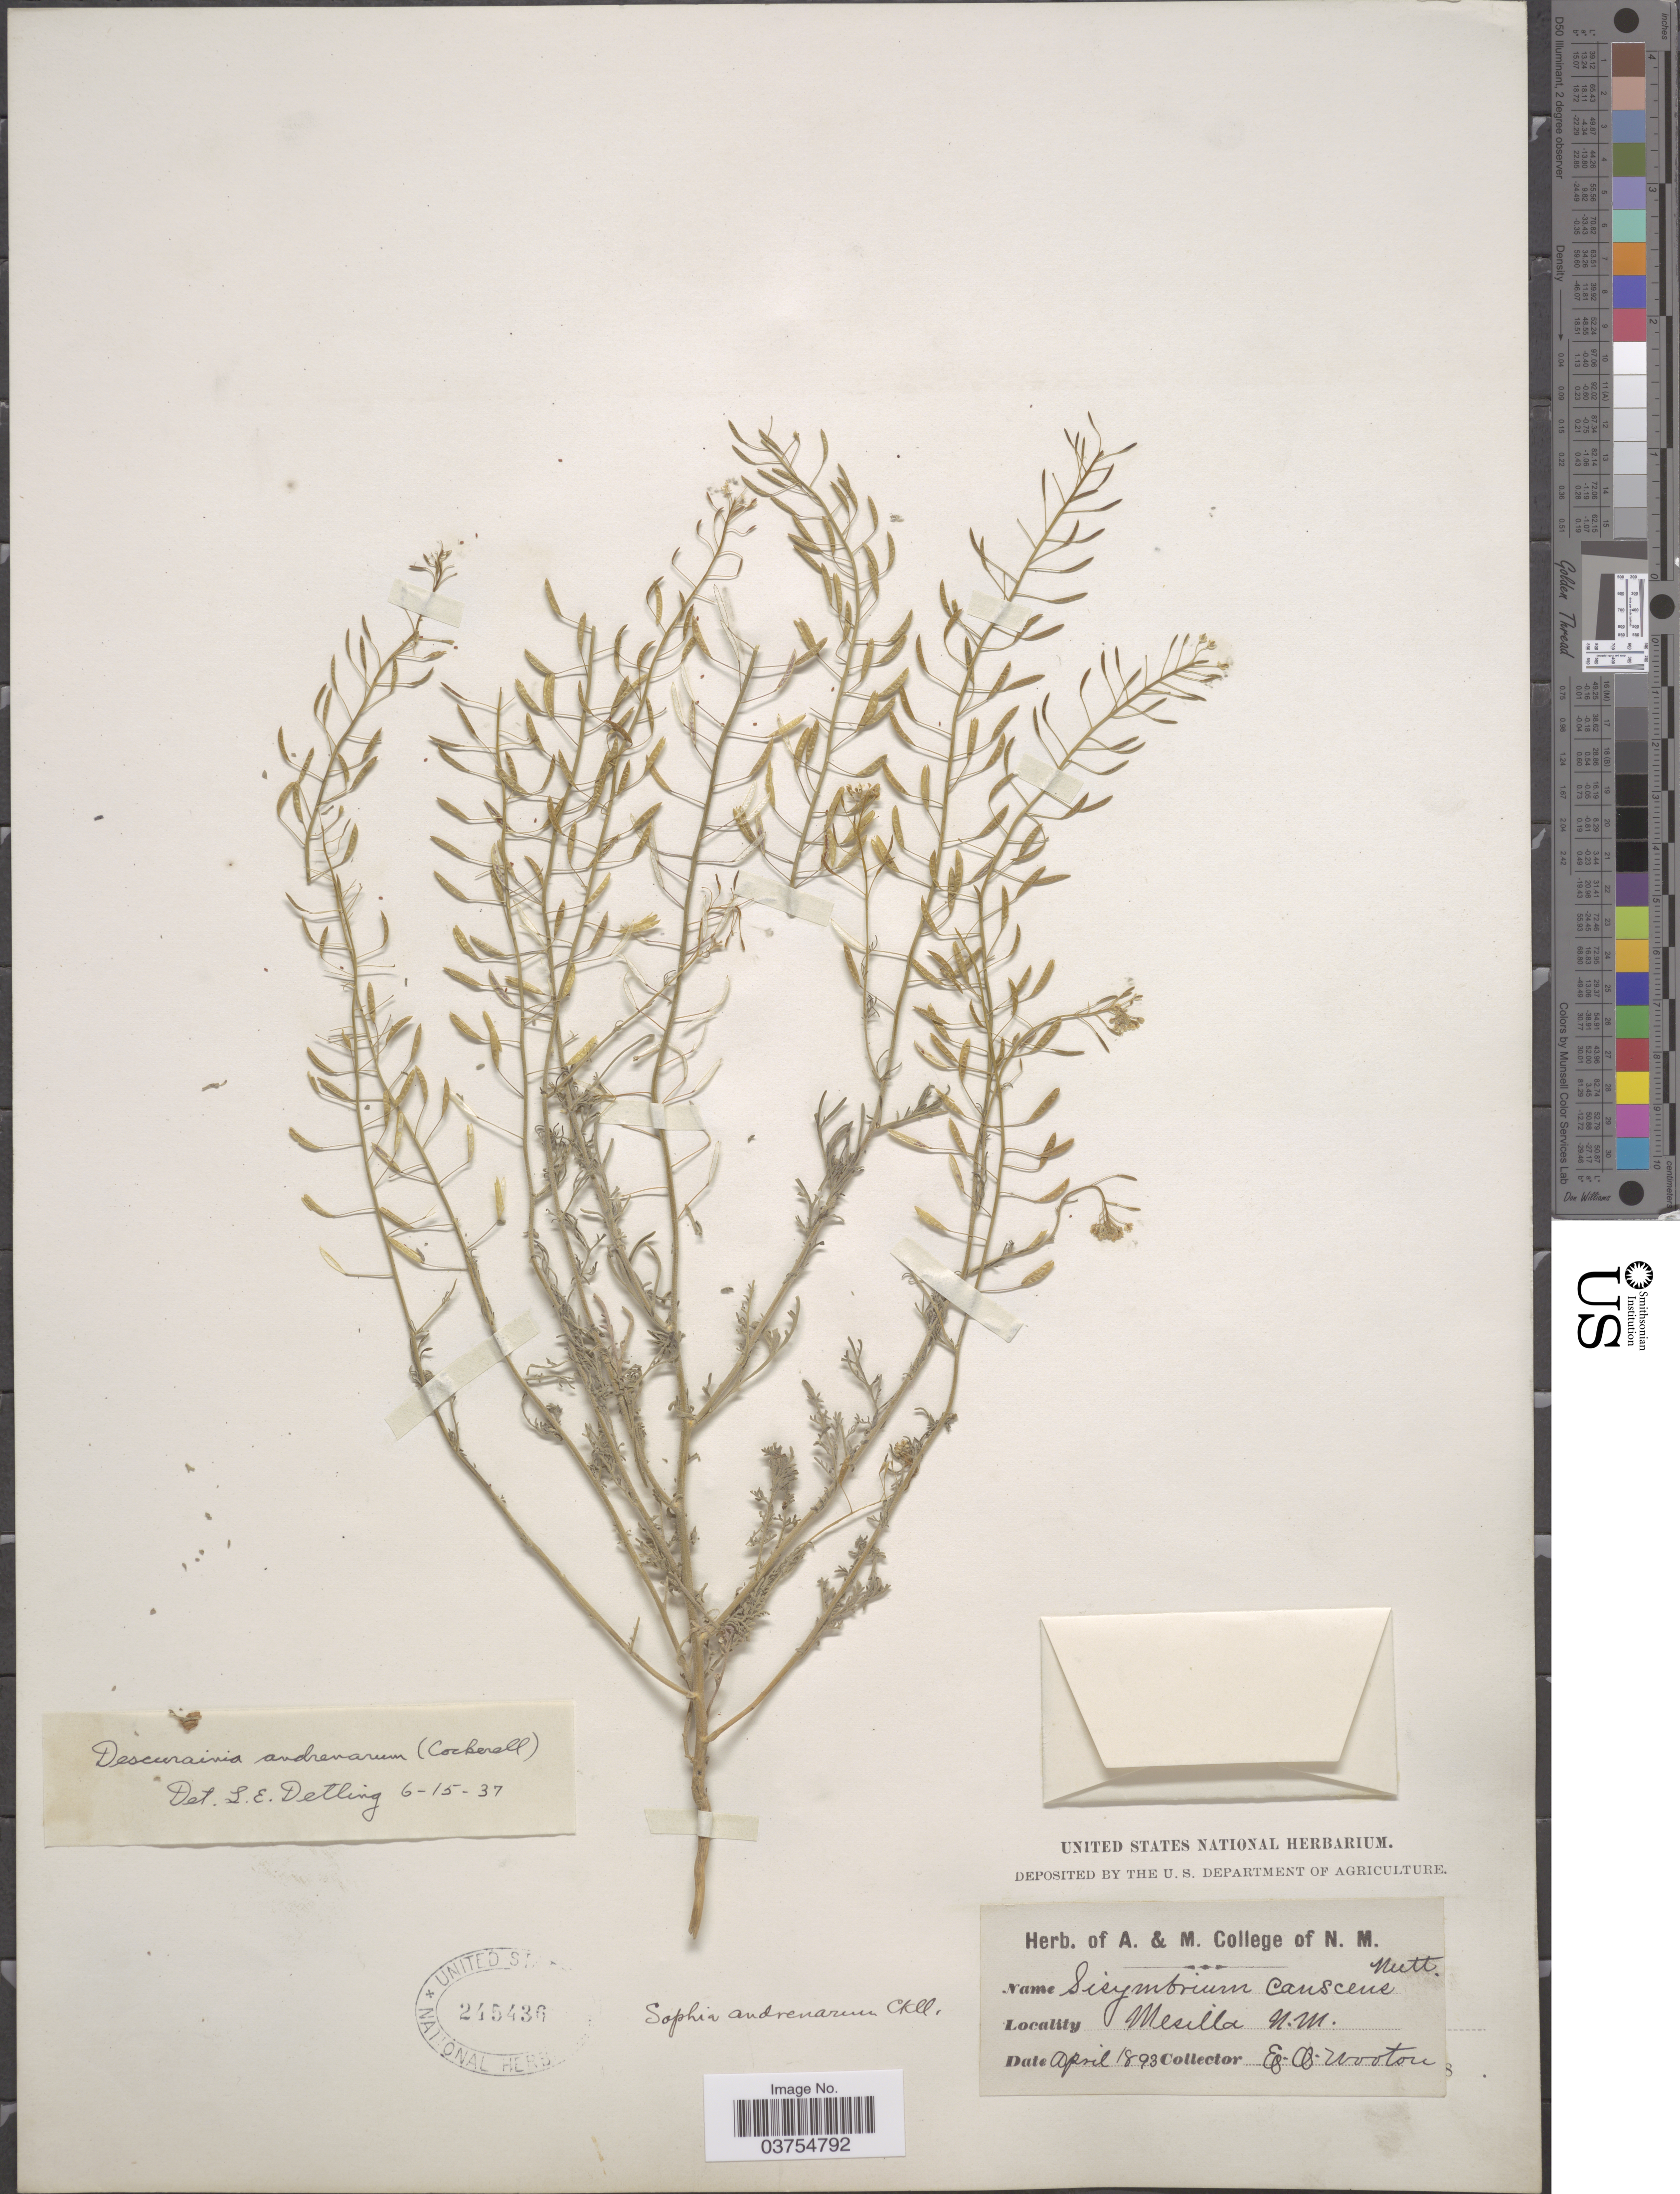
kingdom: Plantae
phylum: Tracheophyta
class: Magnoliopsida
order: Brassicales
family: Brassicaceae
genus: Descurainia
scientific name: Descurainia pinnata subsp. halictorum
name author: (Cockerell) Detling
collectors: E. O. Wooton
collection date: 1893-04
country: United States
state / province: New Mexico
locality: Mesilla.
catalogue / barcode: US 245436